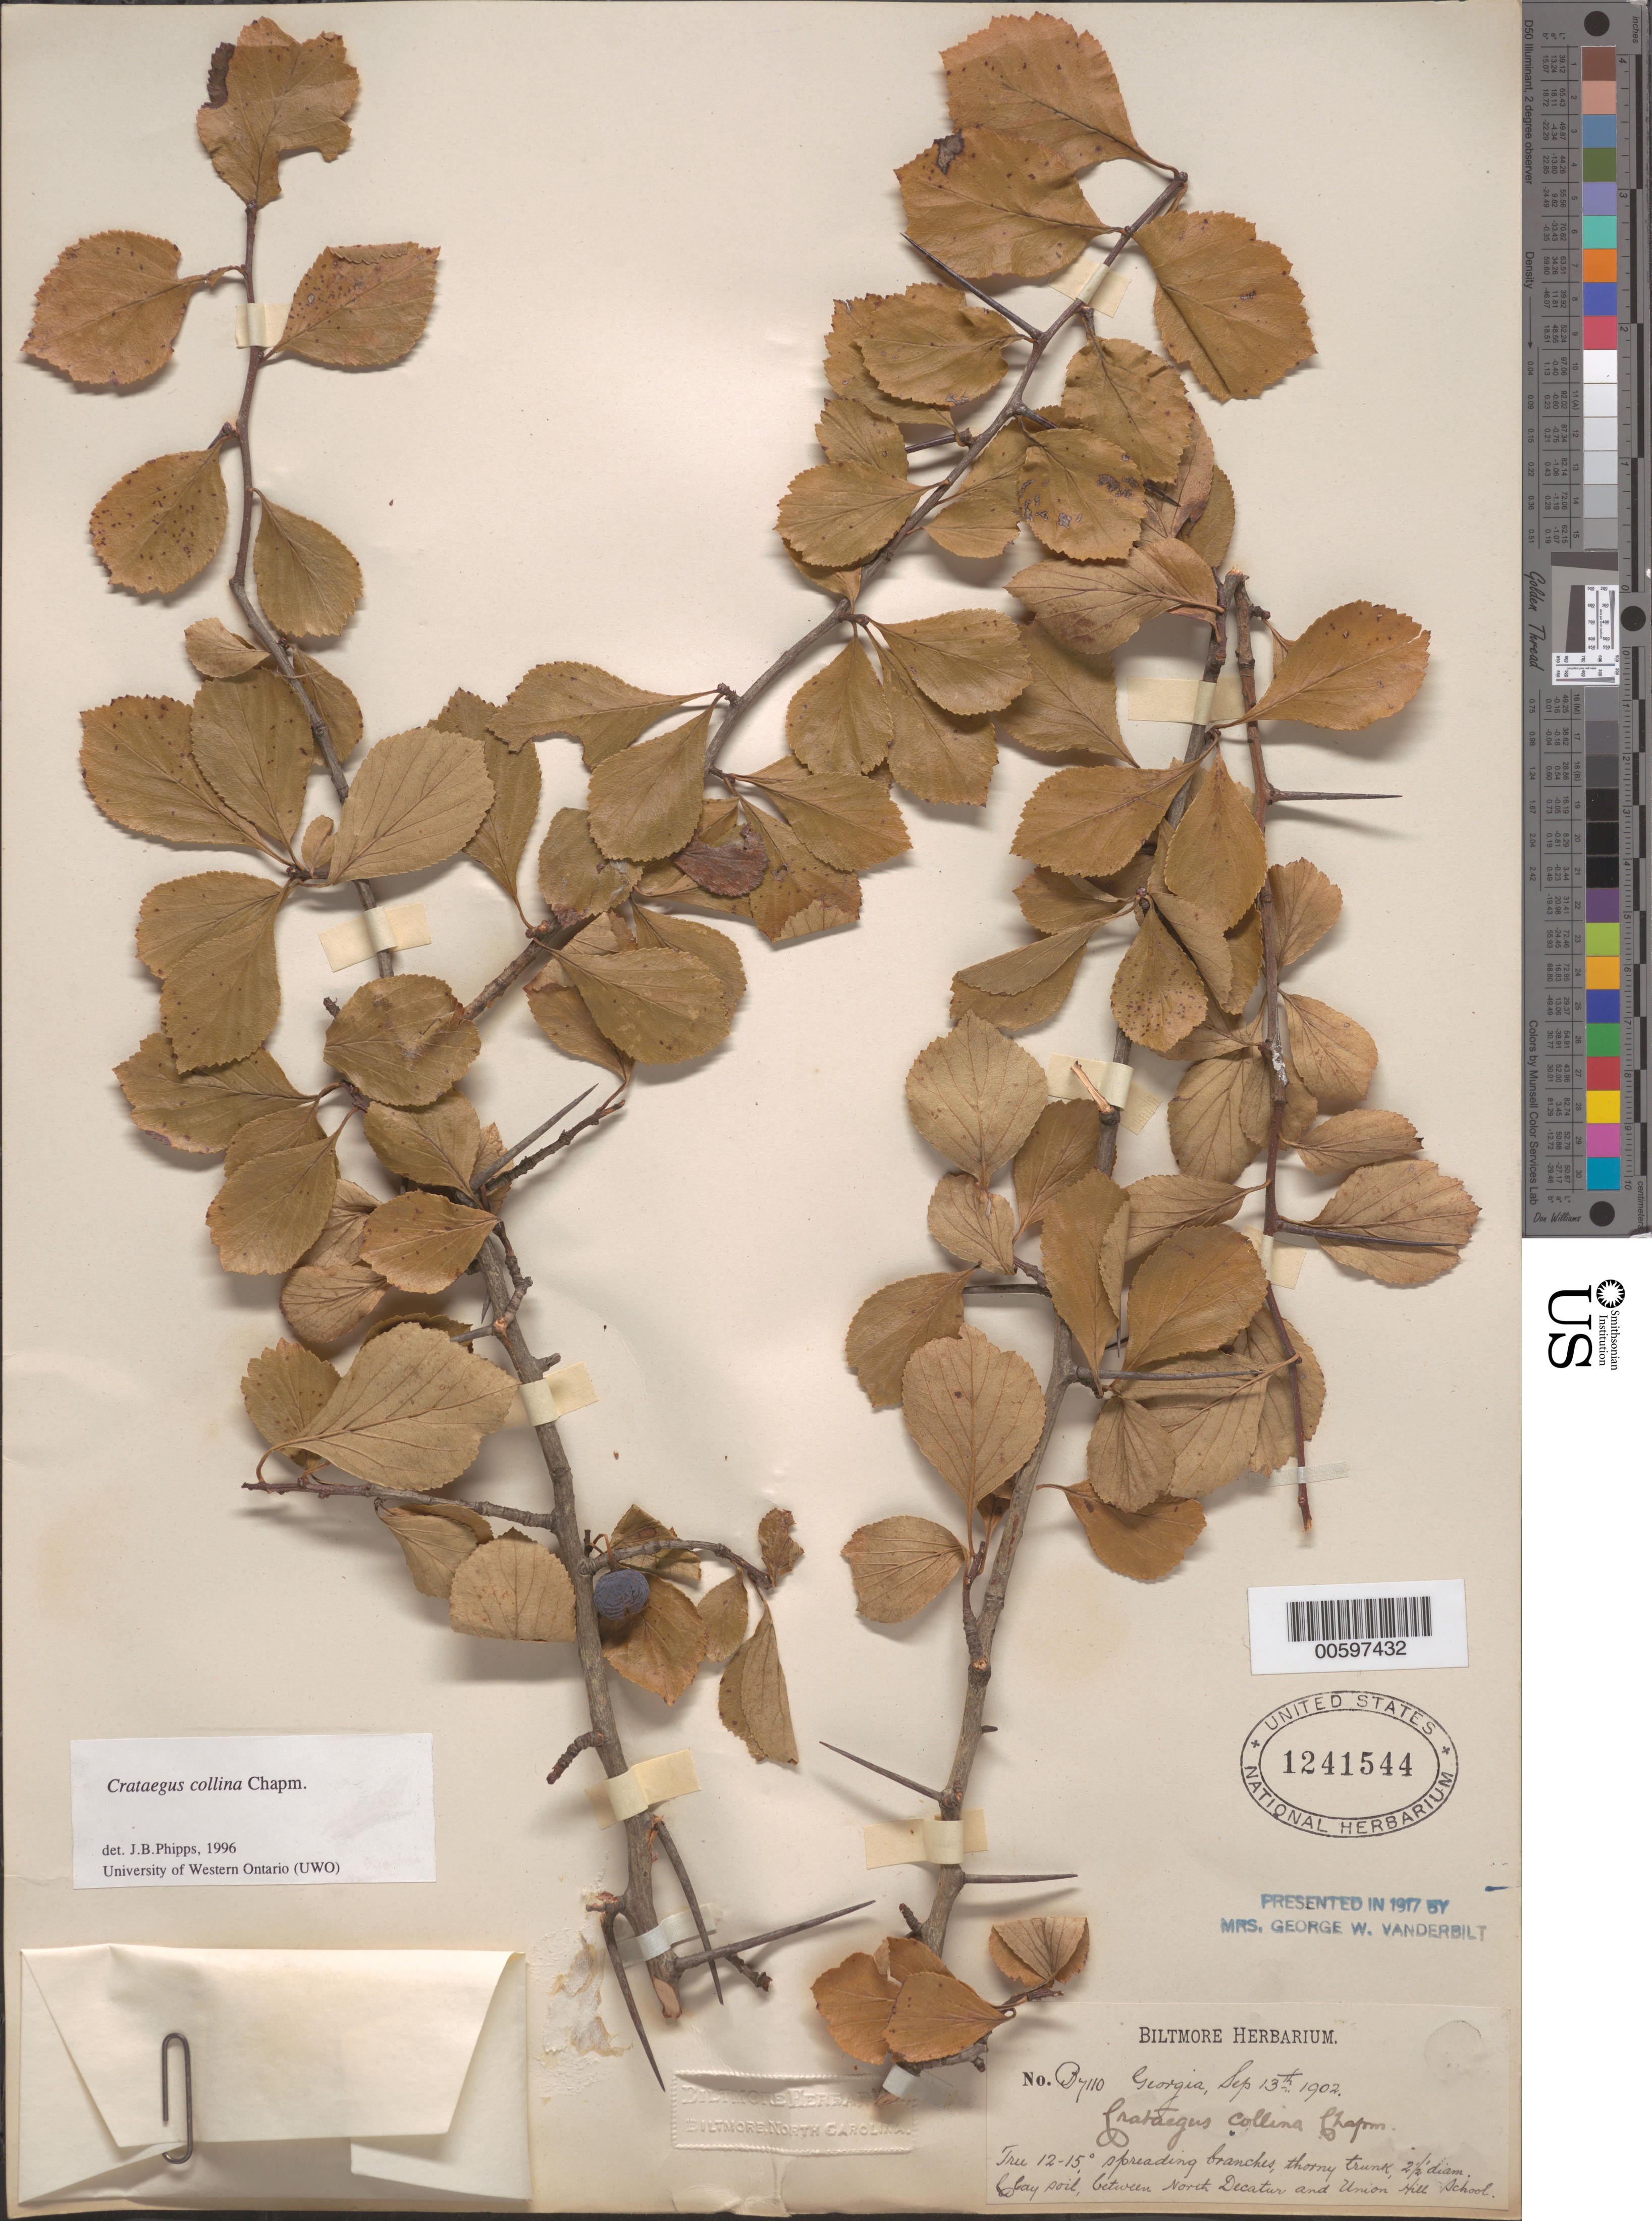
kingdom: Plantae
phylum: Tracheophyta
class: Magnoliopsida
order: Rosales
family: Rosaceae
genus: Crataegus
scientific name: Crataegus collina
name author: Chapm.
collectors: ex herb. Biltmore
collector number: B4100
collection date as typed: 13 Sep 1902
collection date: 1902-09-13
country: United States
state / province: Georgia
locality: Between North Decatur and Union Hill School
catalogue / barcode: US 1241544